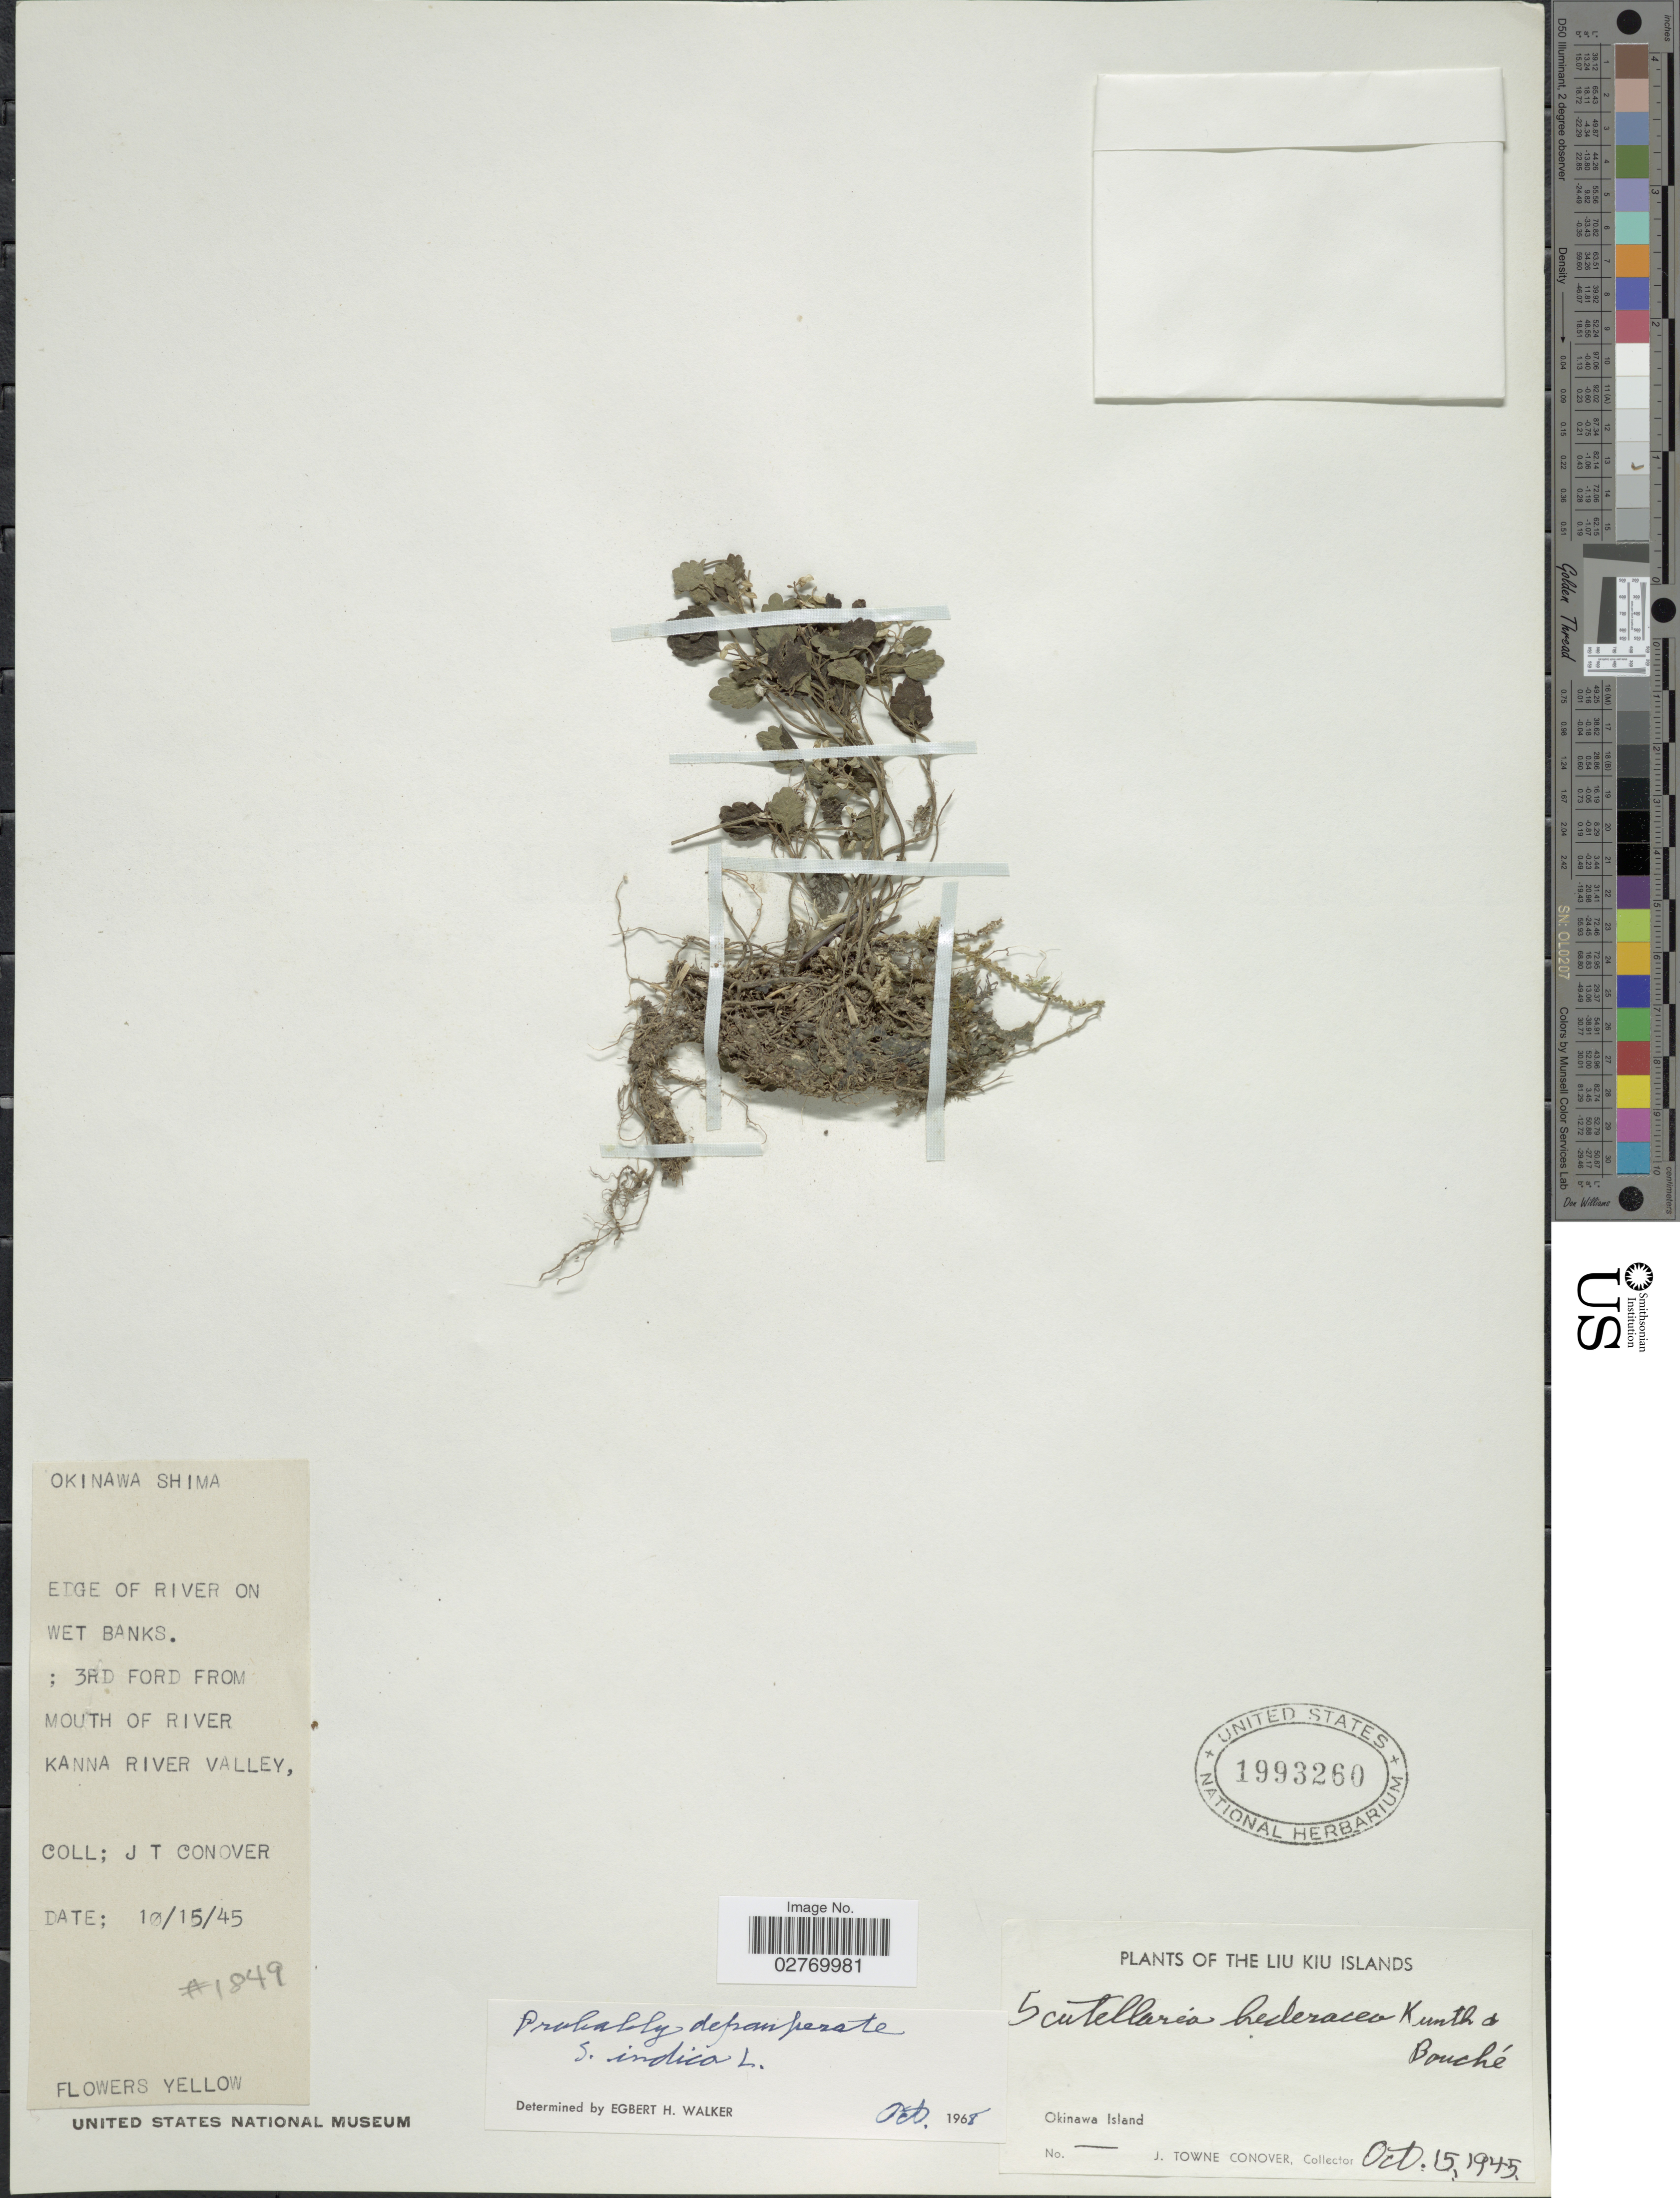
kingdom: Plantae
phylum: Tracheophyta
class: Magnoliopsida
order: Lamiales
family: Lamiaceae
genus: Scutellaria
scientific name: Scutellaria indica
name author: L.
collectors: J. T. Conover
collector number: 1849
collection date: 1945-10-15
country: Japan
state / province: Okinawa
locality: Liu Kiu Islands. Okinawa Island. Edge of river on wet banks. 3rd Ford from mouth of river Kanna River Valley.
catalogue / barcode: US 1993260